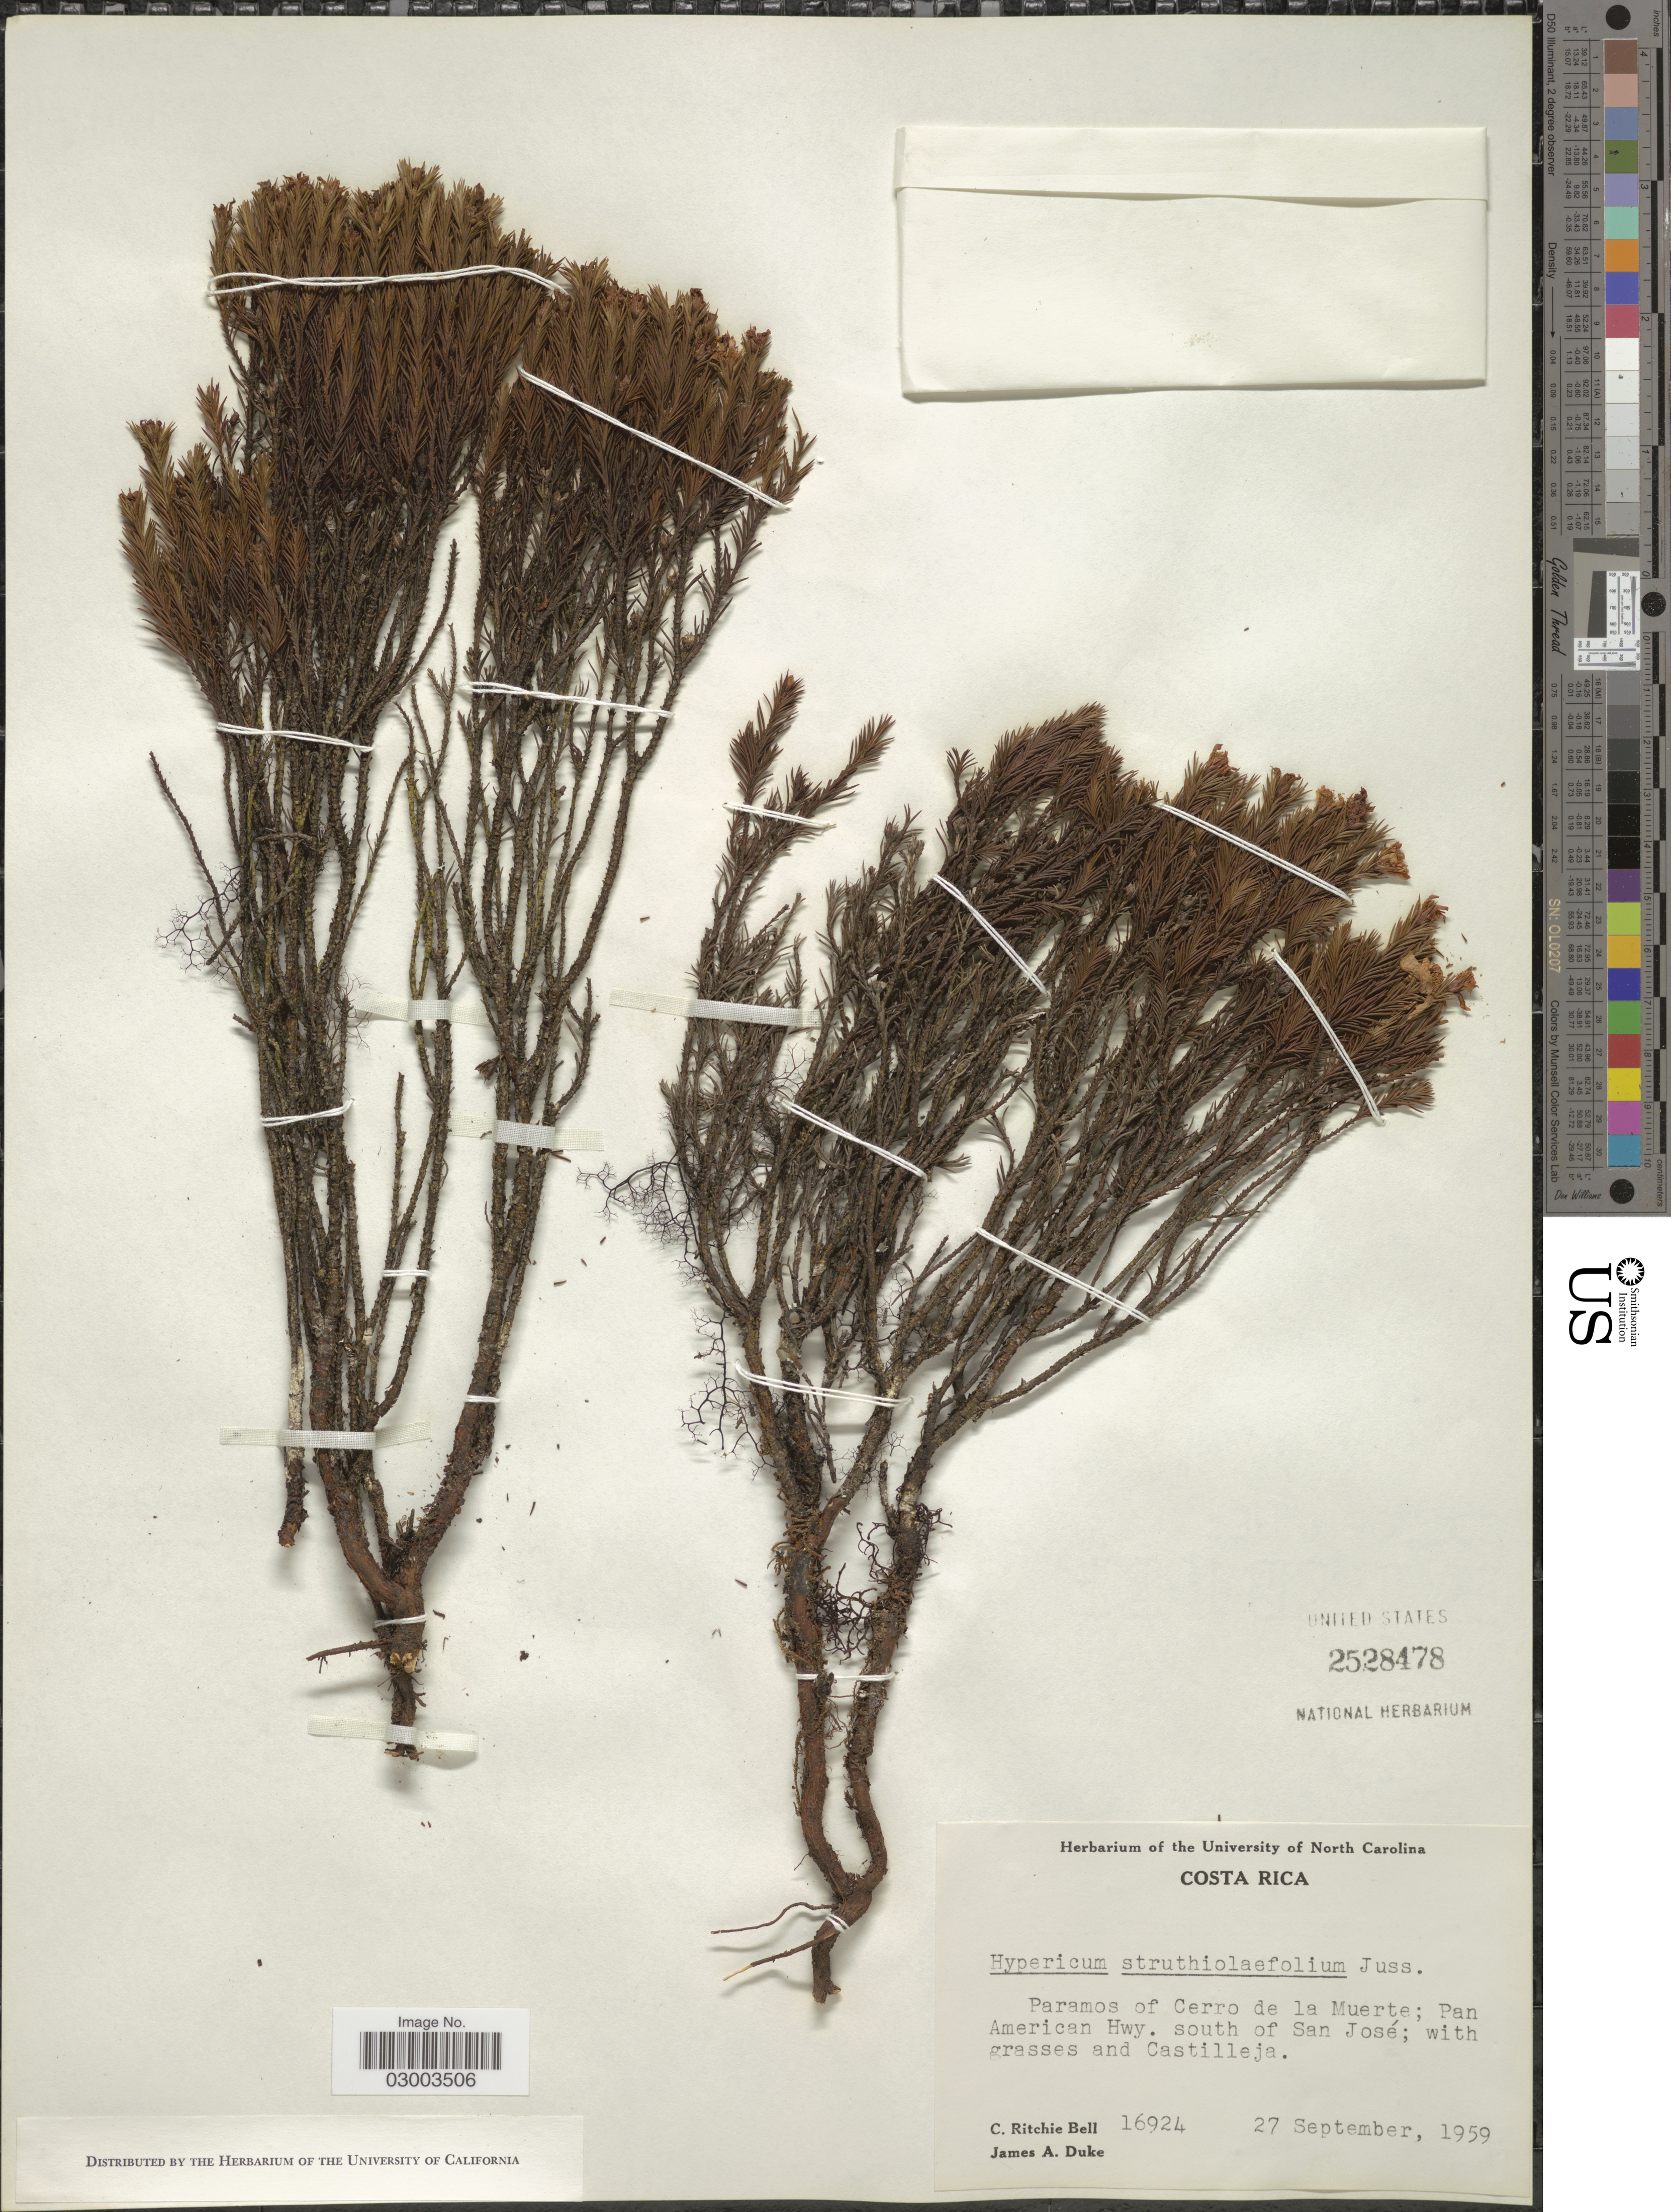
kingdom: Plantae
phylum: Tracheophyta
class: Magnoliopsida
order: Malpighiales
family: Hypericaceae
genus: Hypericum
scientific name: Hypericum costaricense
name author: N. Robson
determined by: Strong, Mark T., (BOT), Smithsonian Institution - National Museum of Natural History (UNITED STATES)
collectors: C. R. Bell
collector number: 16924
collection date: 1959-09-27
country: Costa Rica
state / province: San José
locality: Paramos of Cerro de la Muerte; Pan Amaerican Hwy. south of San José; with grasses and Castilleja.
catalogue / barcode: US 2528478